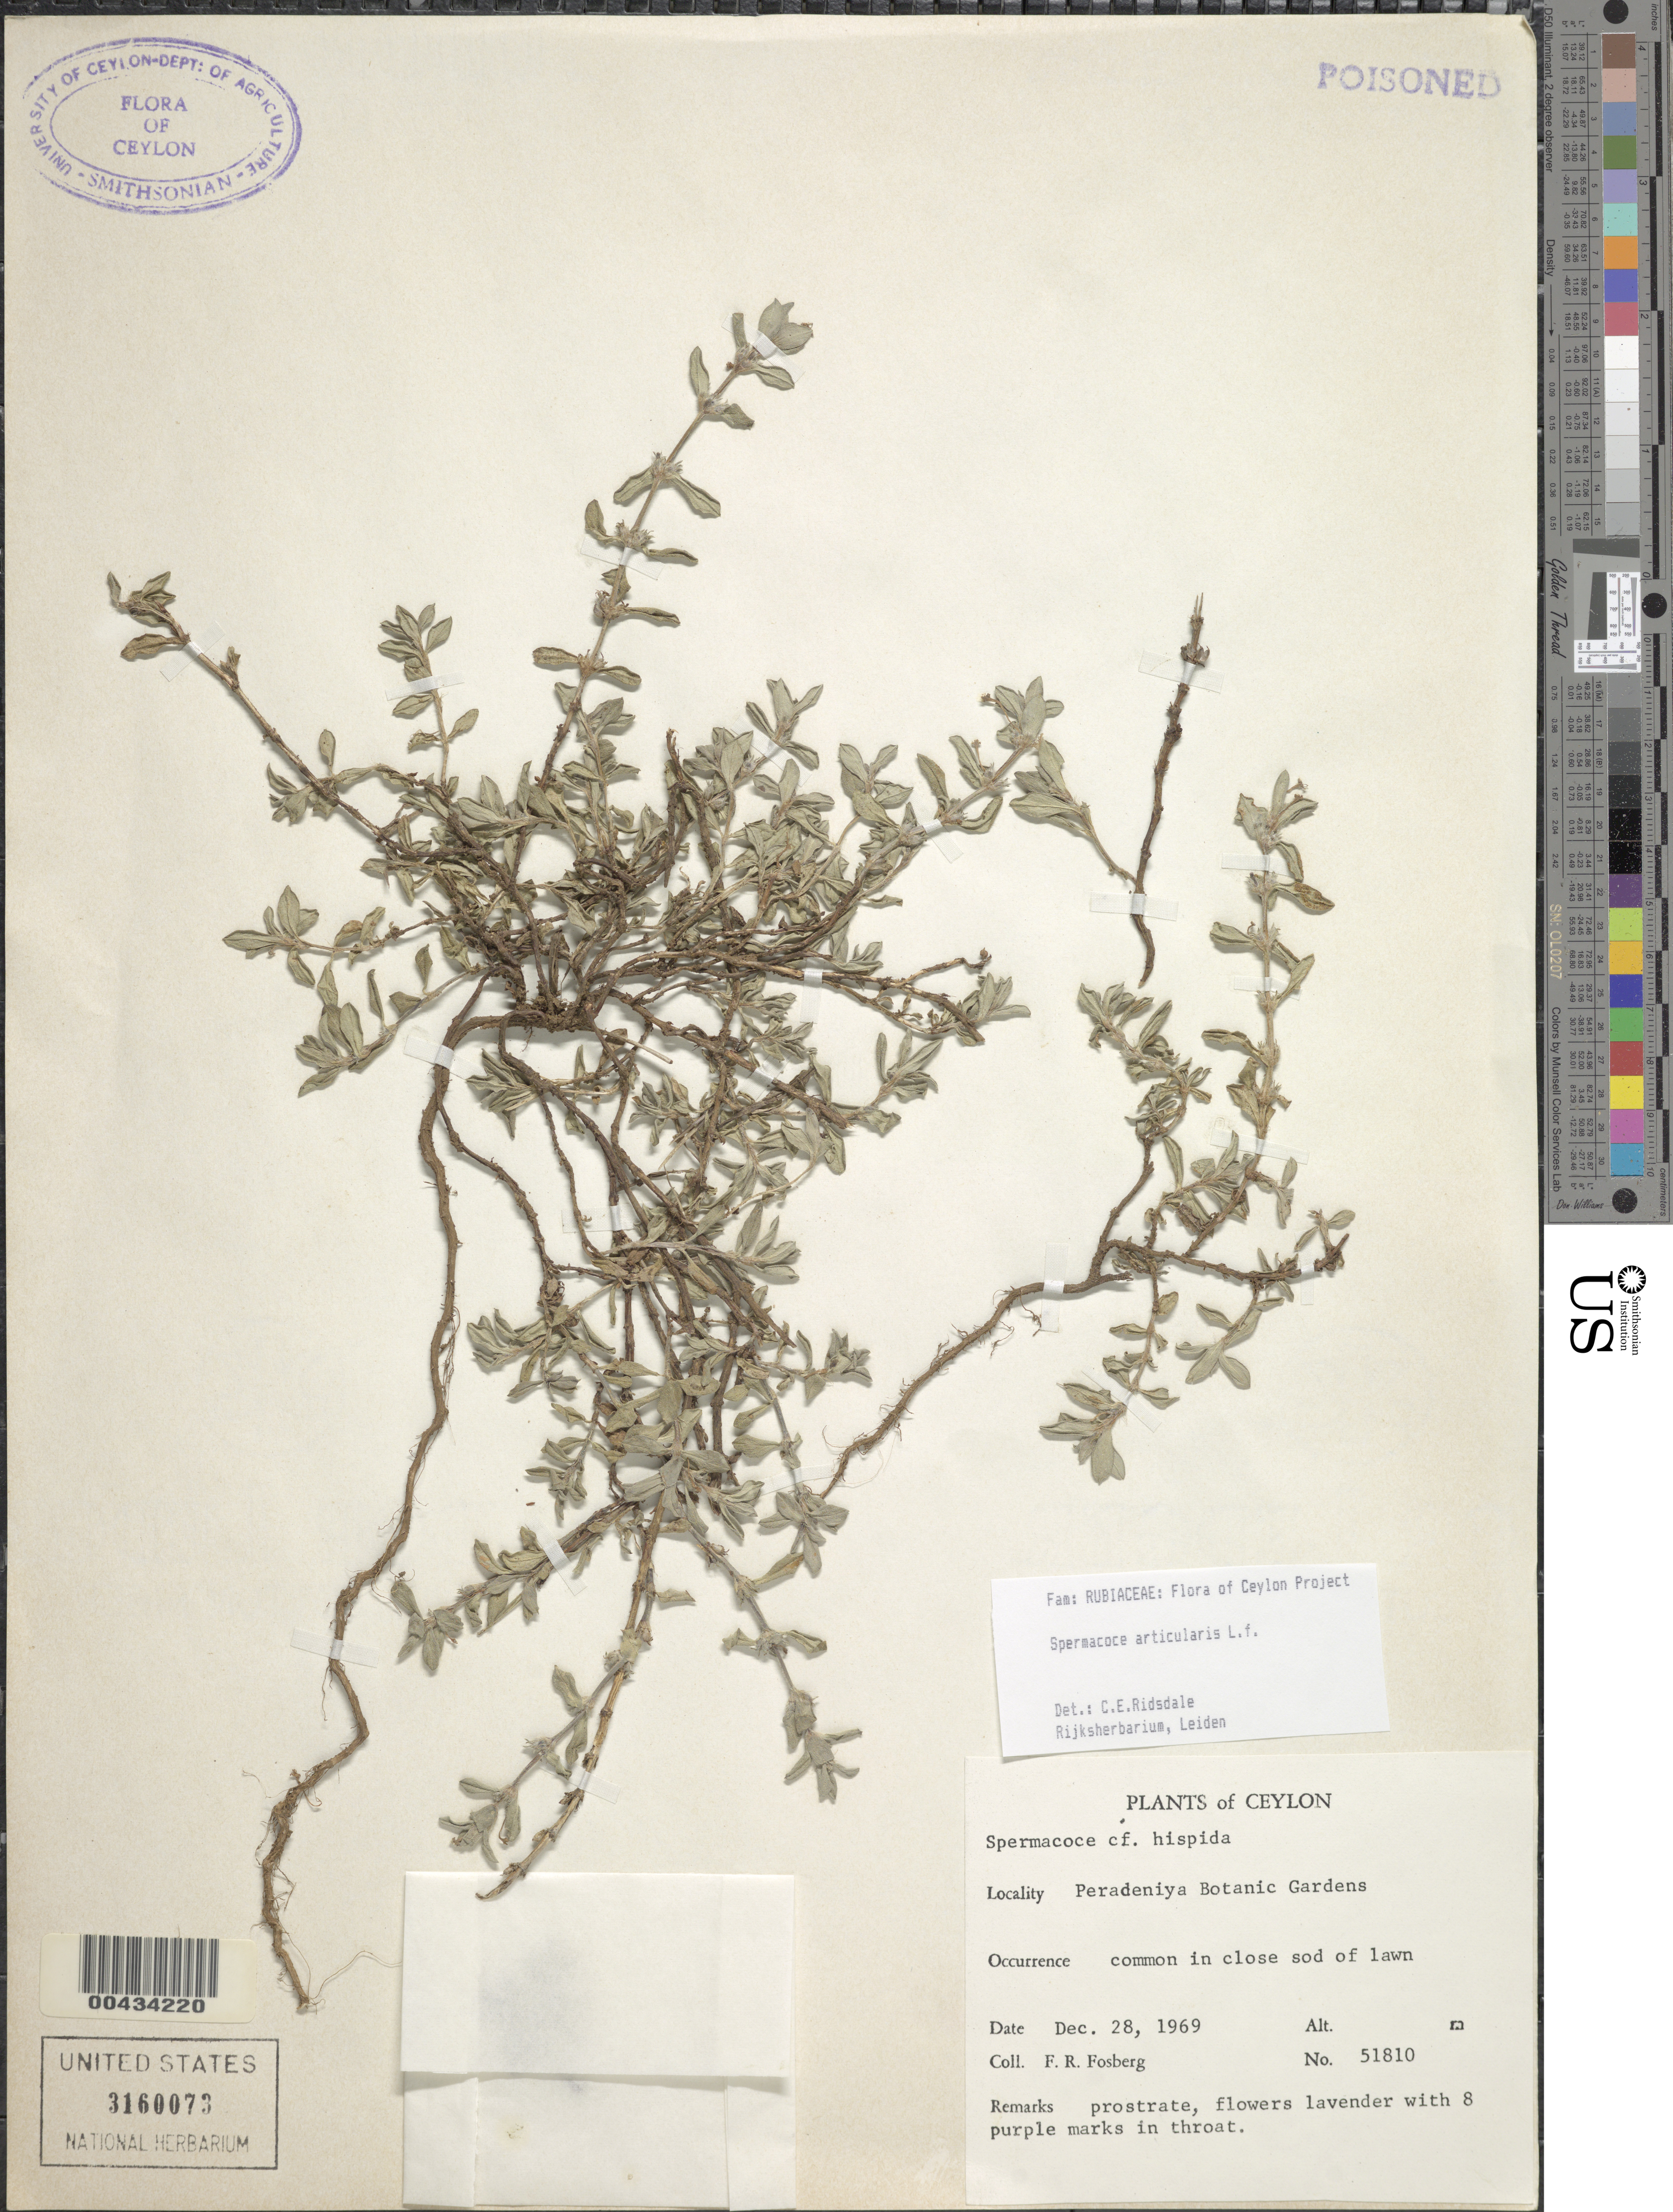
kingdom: Plantae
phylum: Tracheophyta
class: Magnoliopsida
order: Gentianales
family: Rubiaceae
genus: Spermacoce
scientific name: Spermacoce articularis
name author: L. f.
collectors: F. R. Fosberg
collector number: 51810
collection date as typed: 28 Dec 1969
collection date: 1969-12-28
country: Sri Lanka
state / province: Central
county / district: Kandy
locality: Peradeniya Botanic Gardens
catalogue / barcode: US 3160073